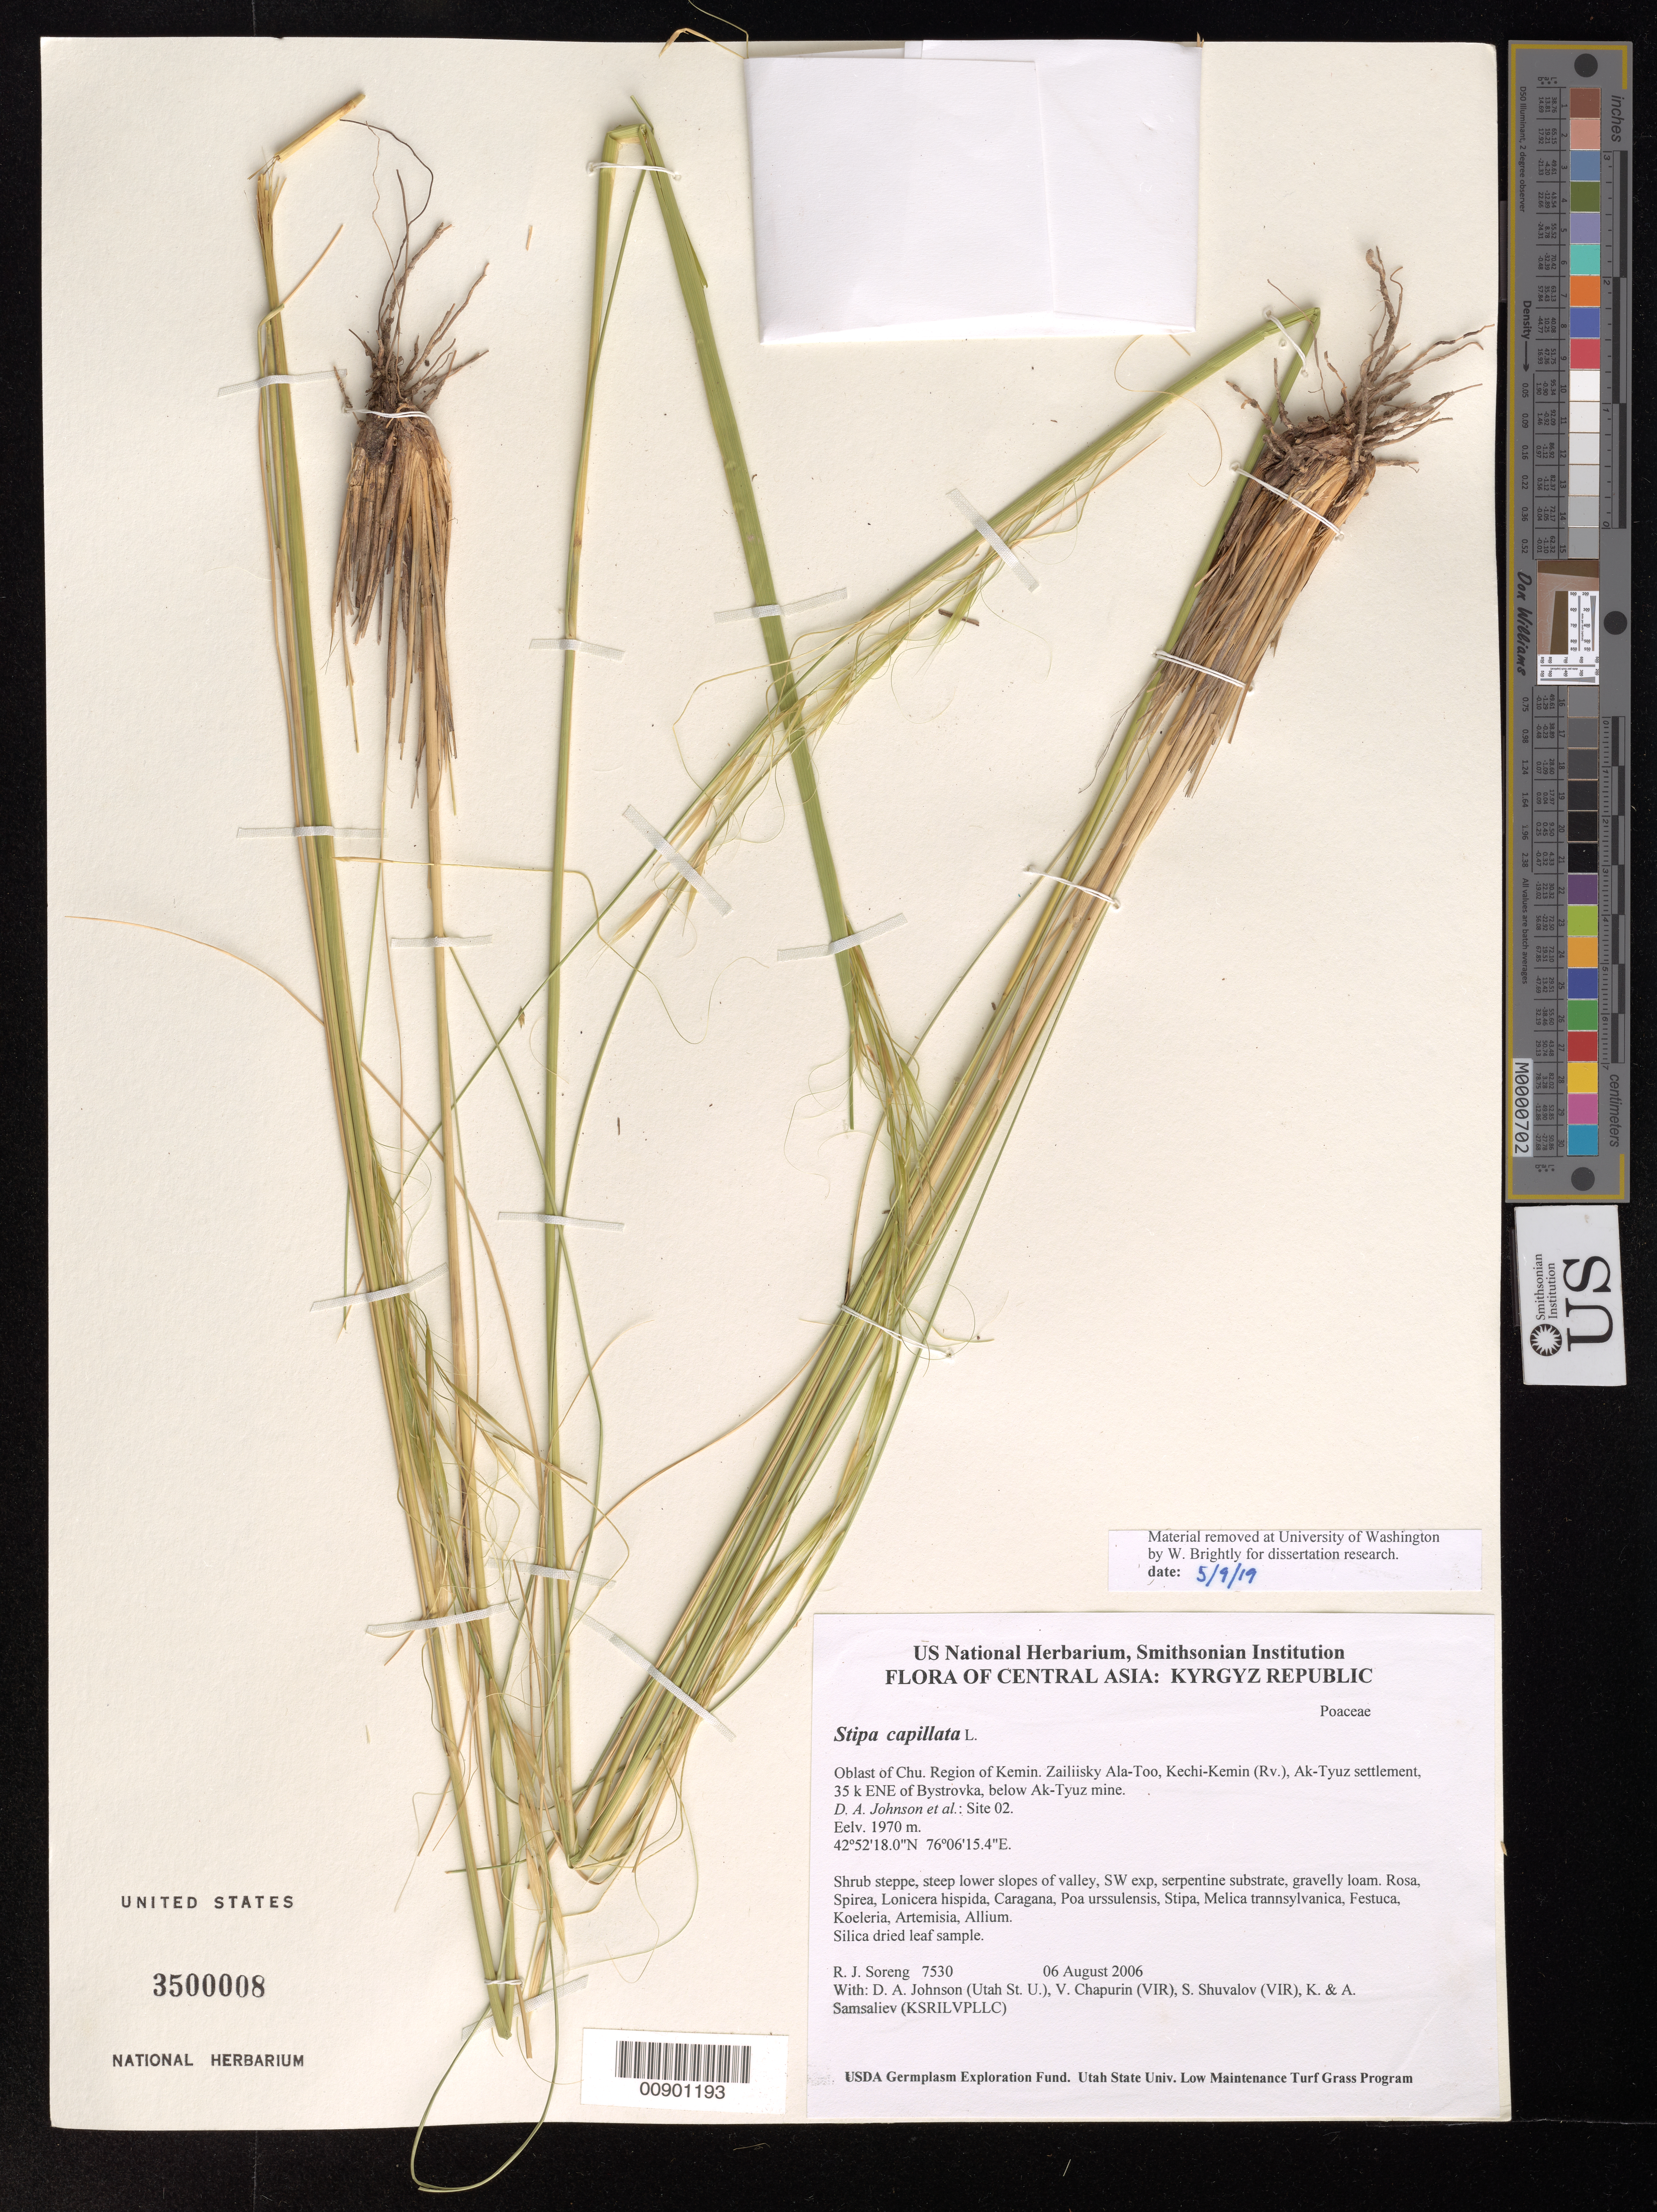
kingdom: Plantae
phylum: Tracheophyta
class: Liliopsida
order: Poales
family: Poaceae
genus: Stipa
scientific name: Stipa capillata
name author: L.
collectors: R. J. Soreng, D. Johnson, S. Shuvalov, V. Chapurin, K. Samsaliev & A. Samsaliev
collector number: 7530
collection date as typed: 06 Aug 2006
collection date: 2006-08-06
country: Kyrgyzstan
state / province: Chu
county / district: Kemin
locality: Zailiisky Ala-Too, Kechi-Kemin (Rv.), Ak-Tyuz settlement, 35 km ENE of Bystrovka, below Ak-Tyuz mine.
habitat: Shrub steppe, steep lower slopes of valley, SW exp, serpentine substrate, gravelly loam,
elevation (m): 1970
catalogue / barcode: US 3500008